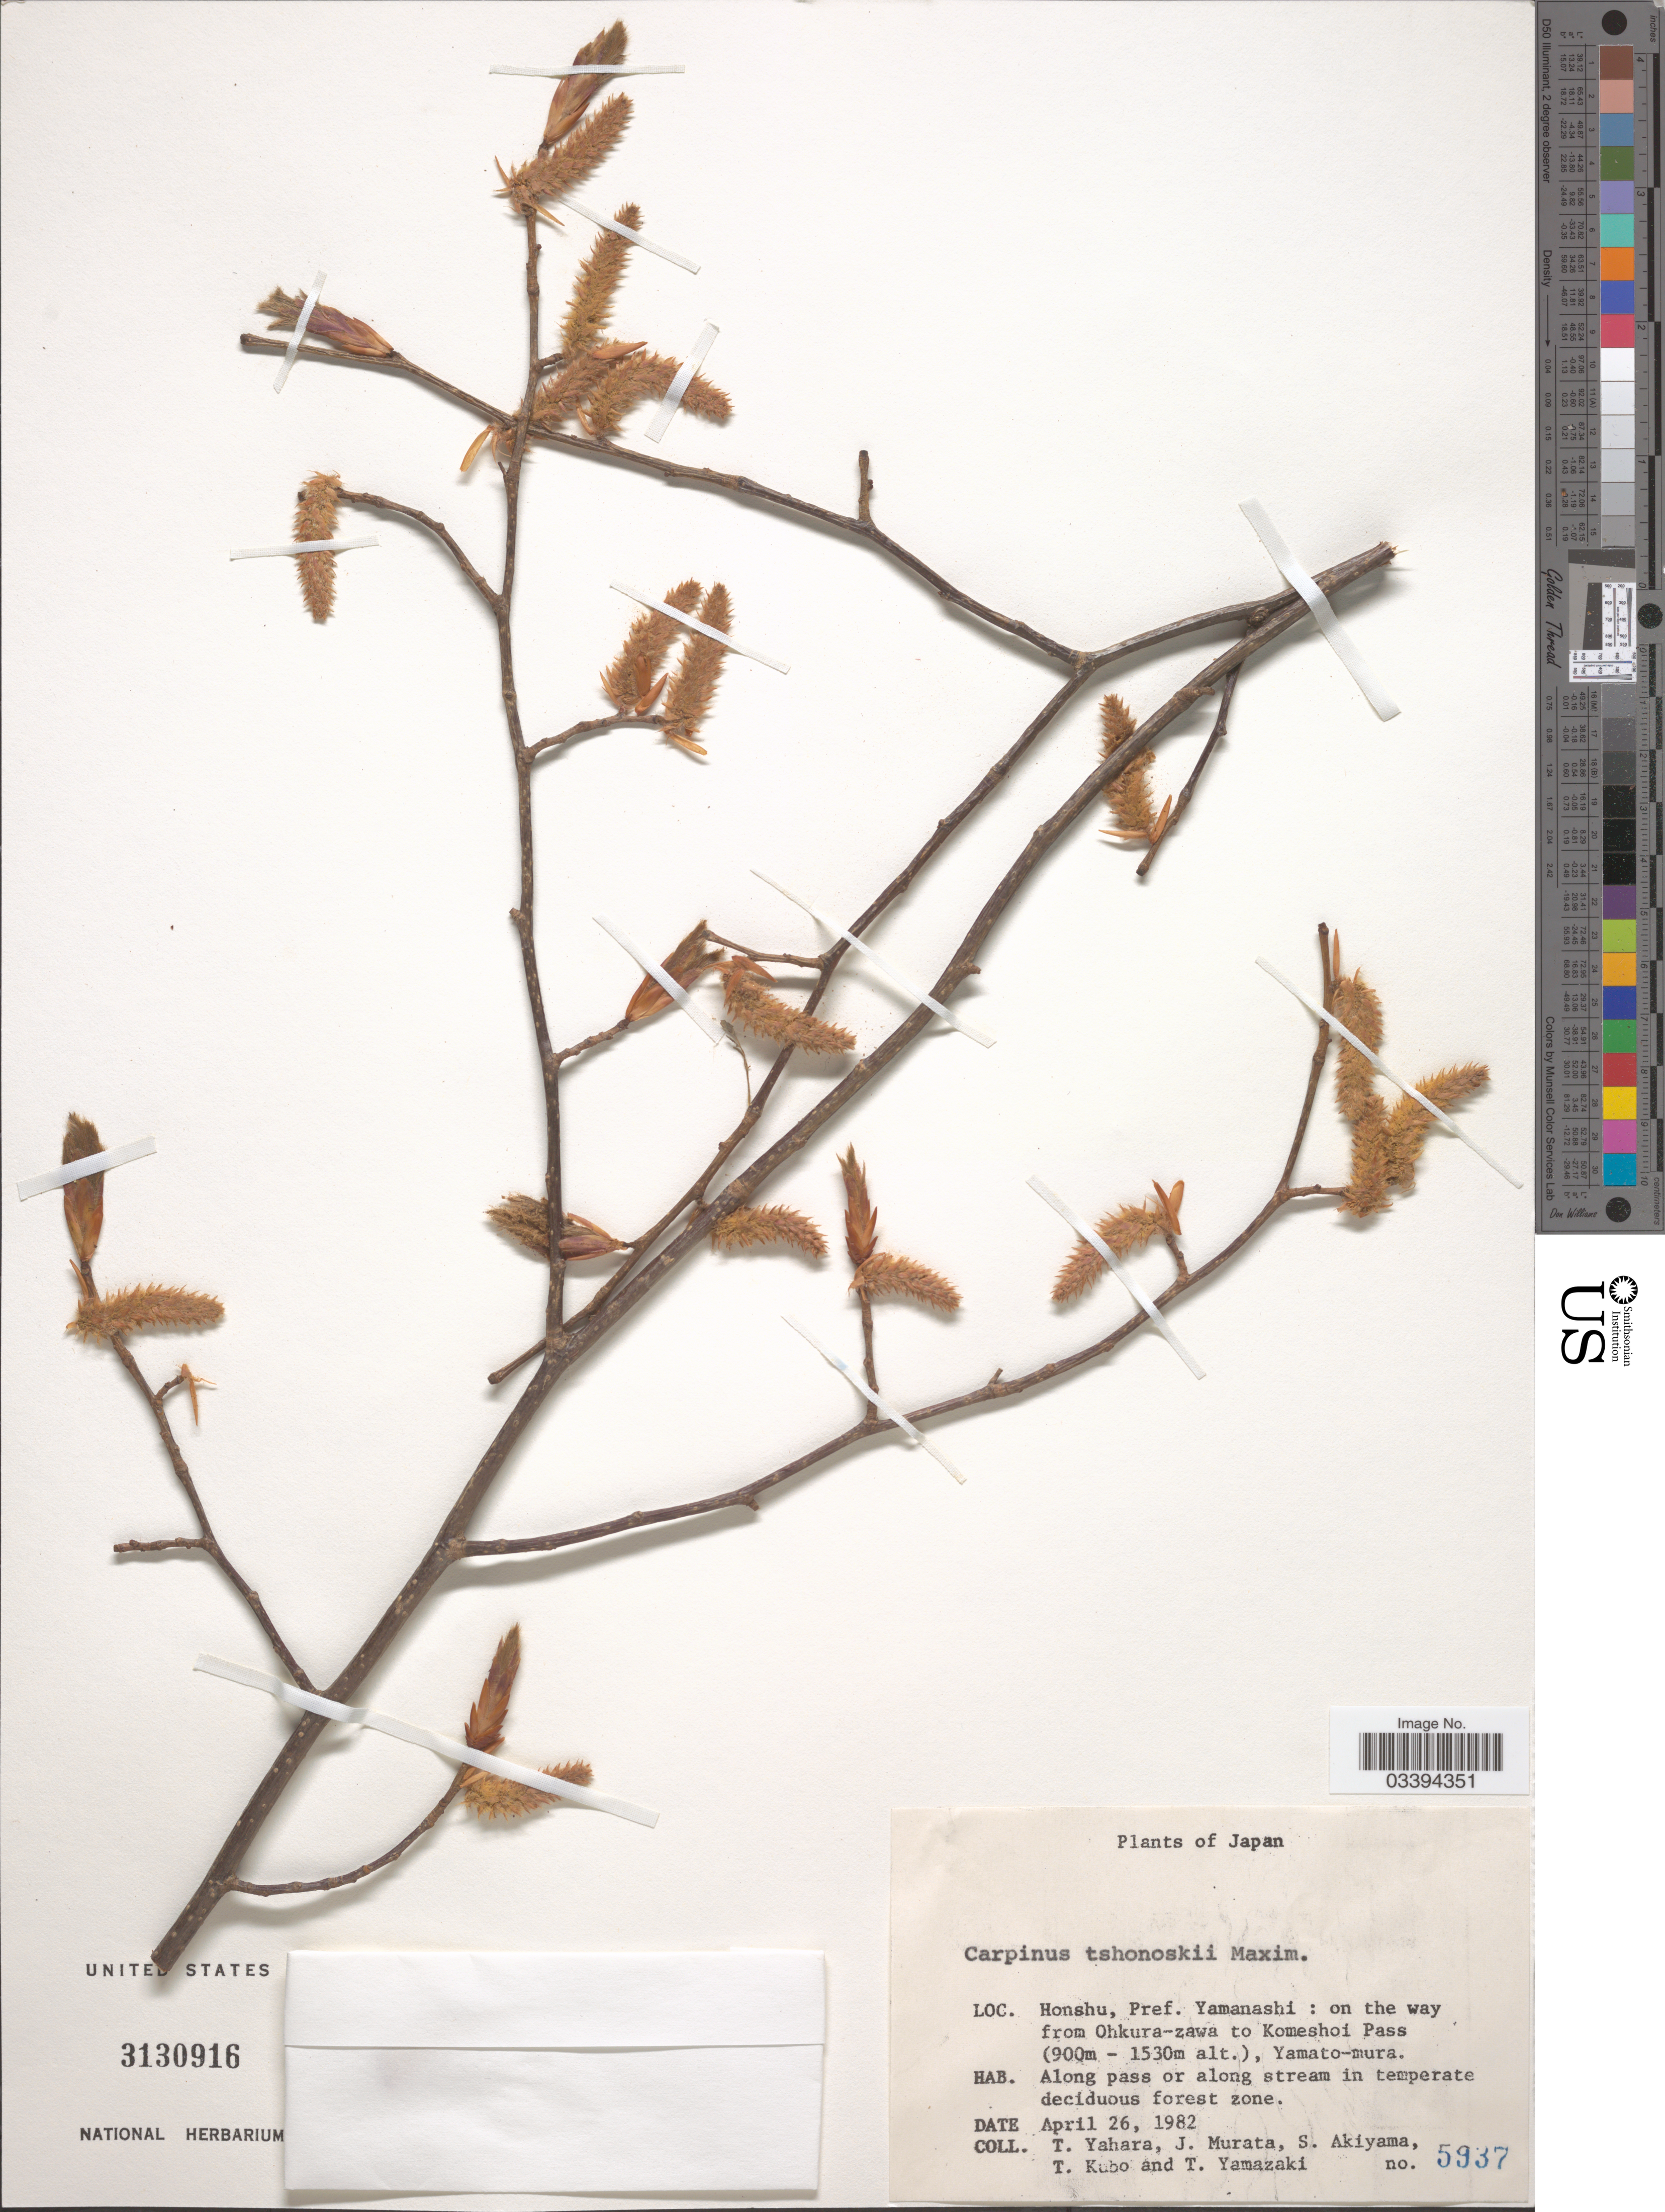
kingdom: Plantae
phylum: Tracheophyta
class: Magnoliopsida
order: Fagales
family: Betulaceae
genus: Carpinus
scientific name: Carpinus tschonoskii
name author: Maxim.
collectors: T. Yahara, J. Murata, Shinobu Akiyama, T. Kubo & T. Yamazaki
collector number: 5937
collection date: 1982-04-26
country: Japan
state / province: Yamanasi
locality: Honshu, Pref. Yamanashi: on the way from Ohkura-zwa to Komeshoi Pass, Yamato-mura.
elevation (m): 900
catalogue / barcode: US 3130916